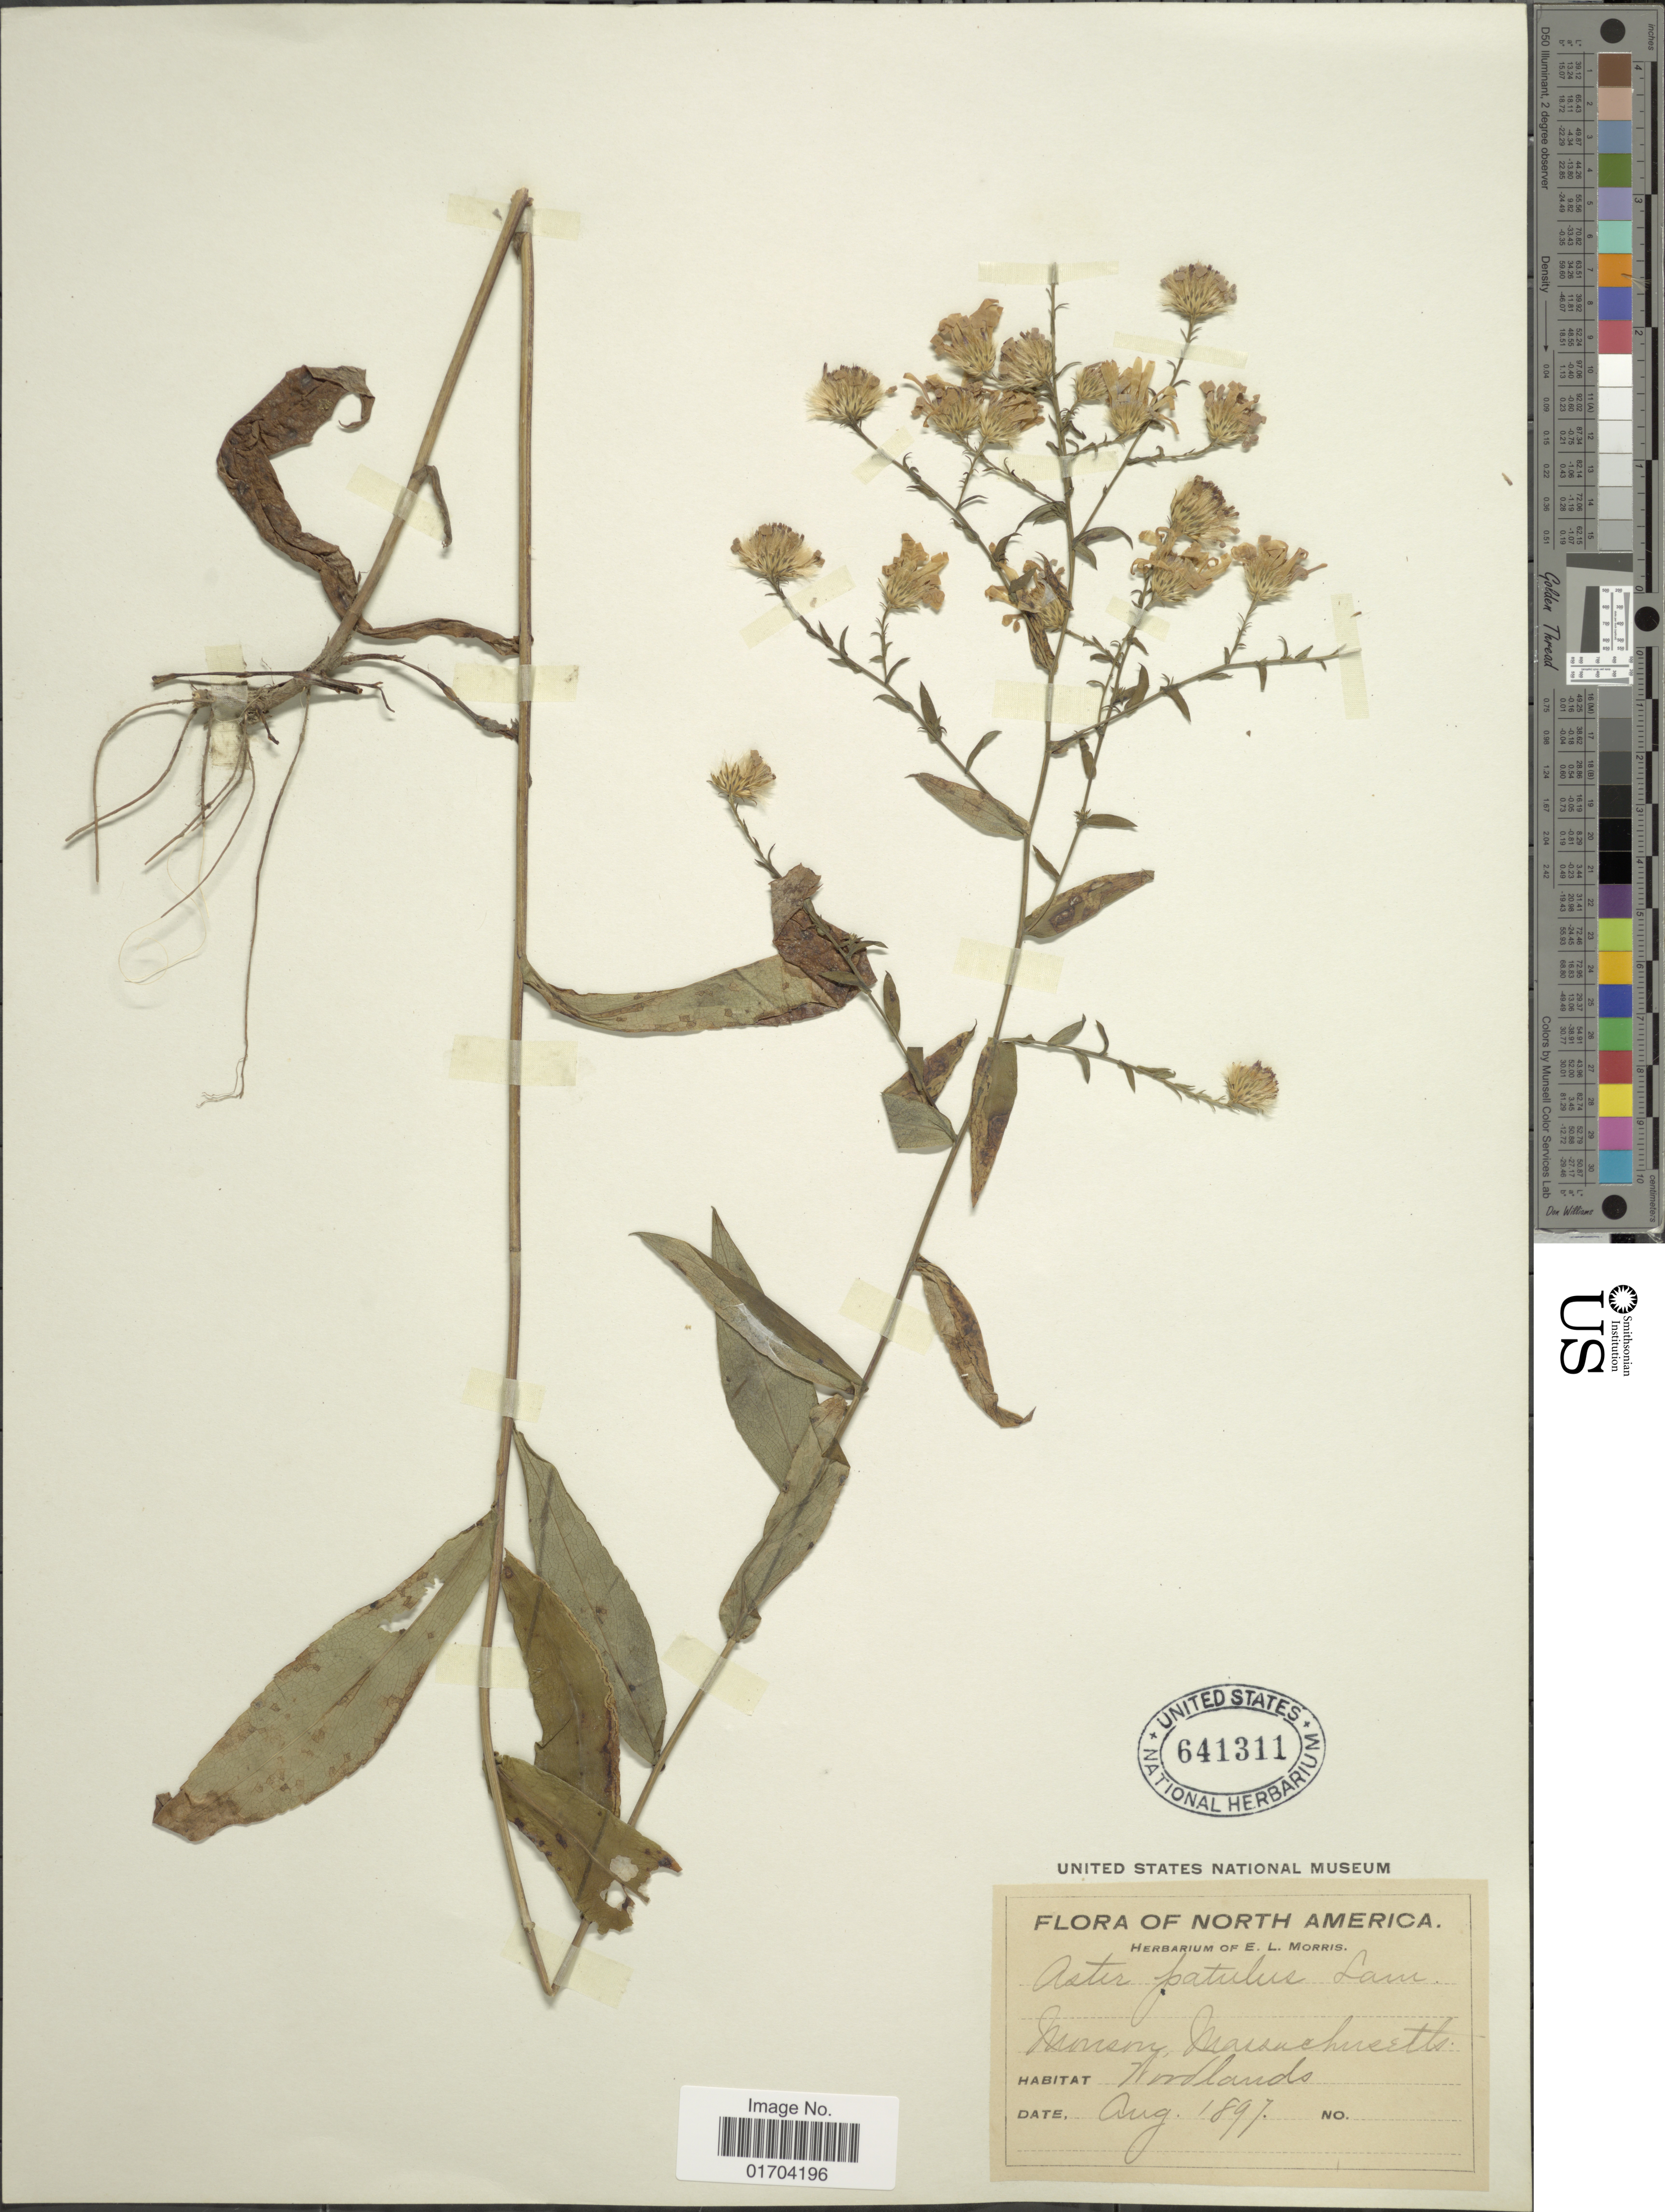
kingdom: Plantae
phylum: Tracheophyta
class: Magnoliopsida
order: Asterales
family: Asteraceae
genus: Symphyotrichum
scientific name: Symphyotrichum sp.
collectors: ex herb. E.L. Morris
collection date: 1897-08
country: United States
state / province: Massachusetts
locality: Nursery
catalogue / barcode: US 641311